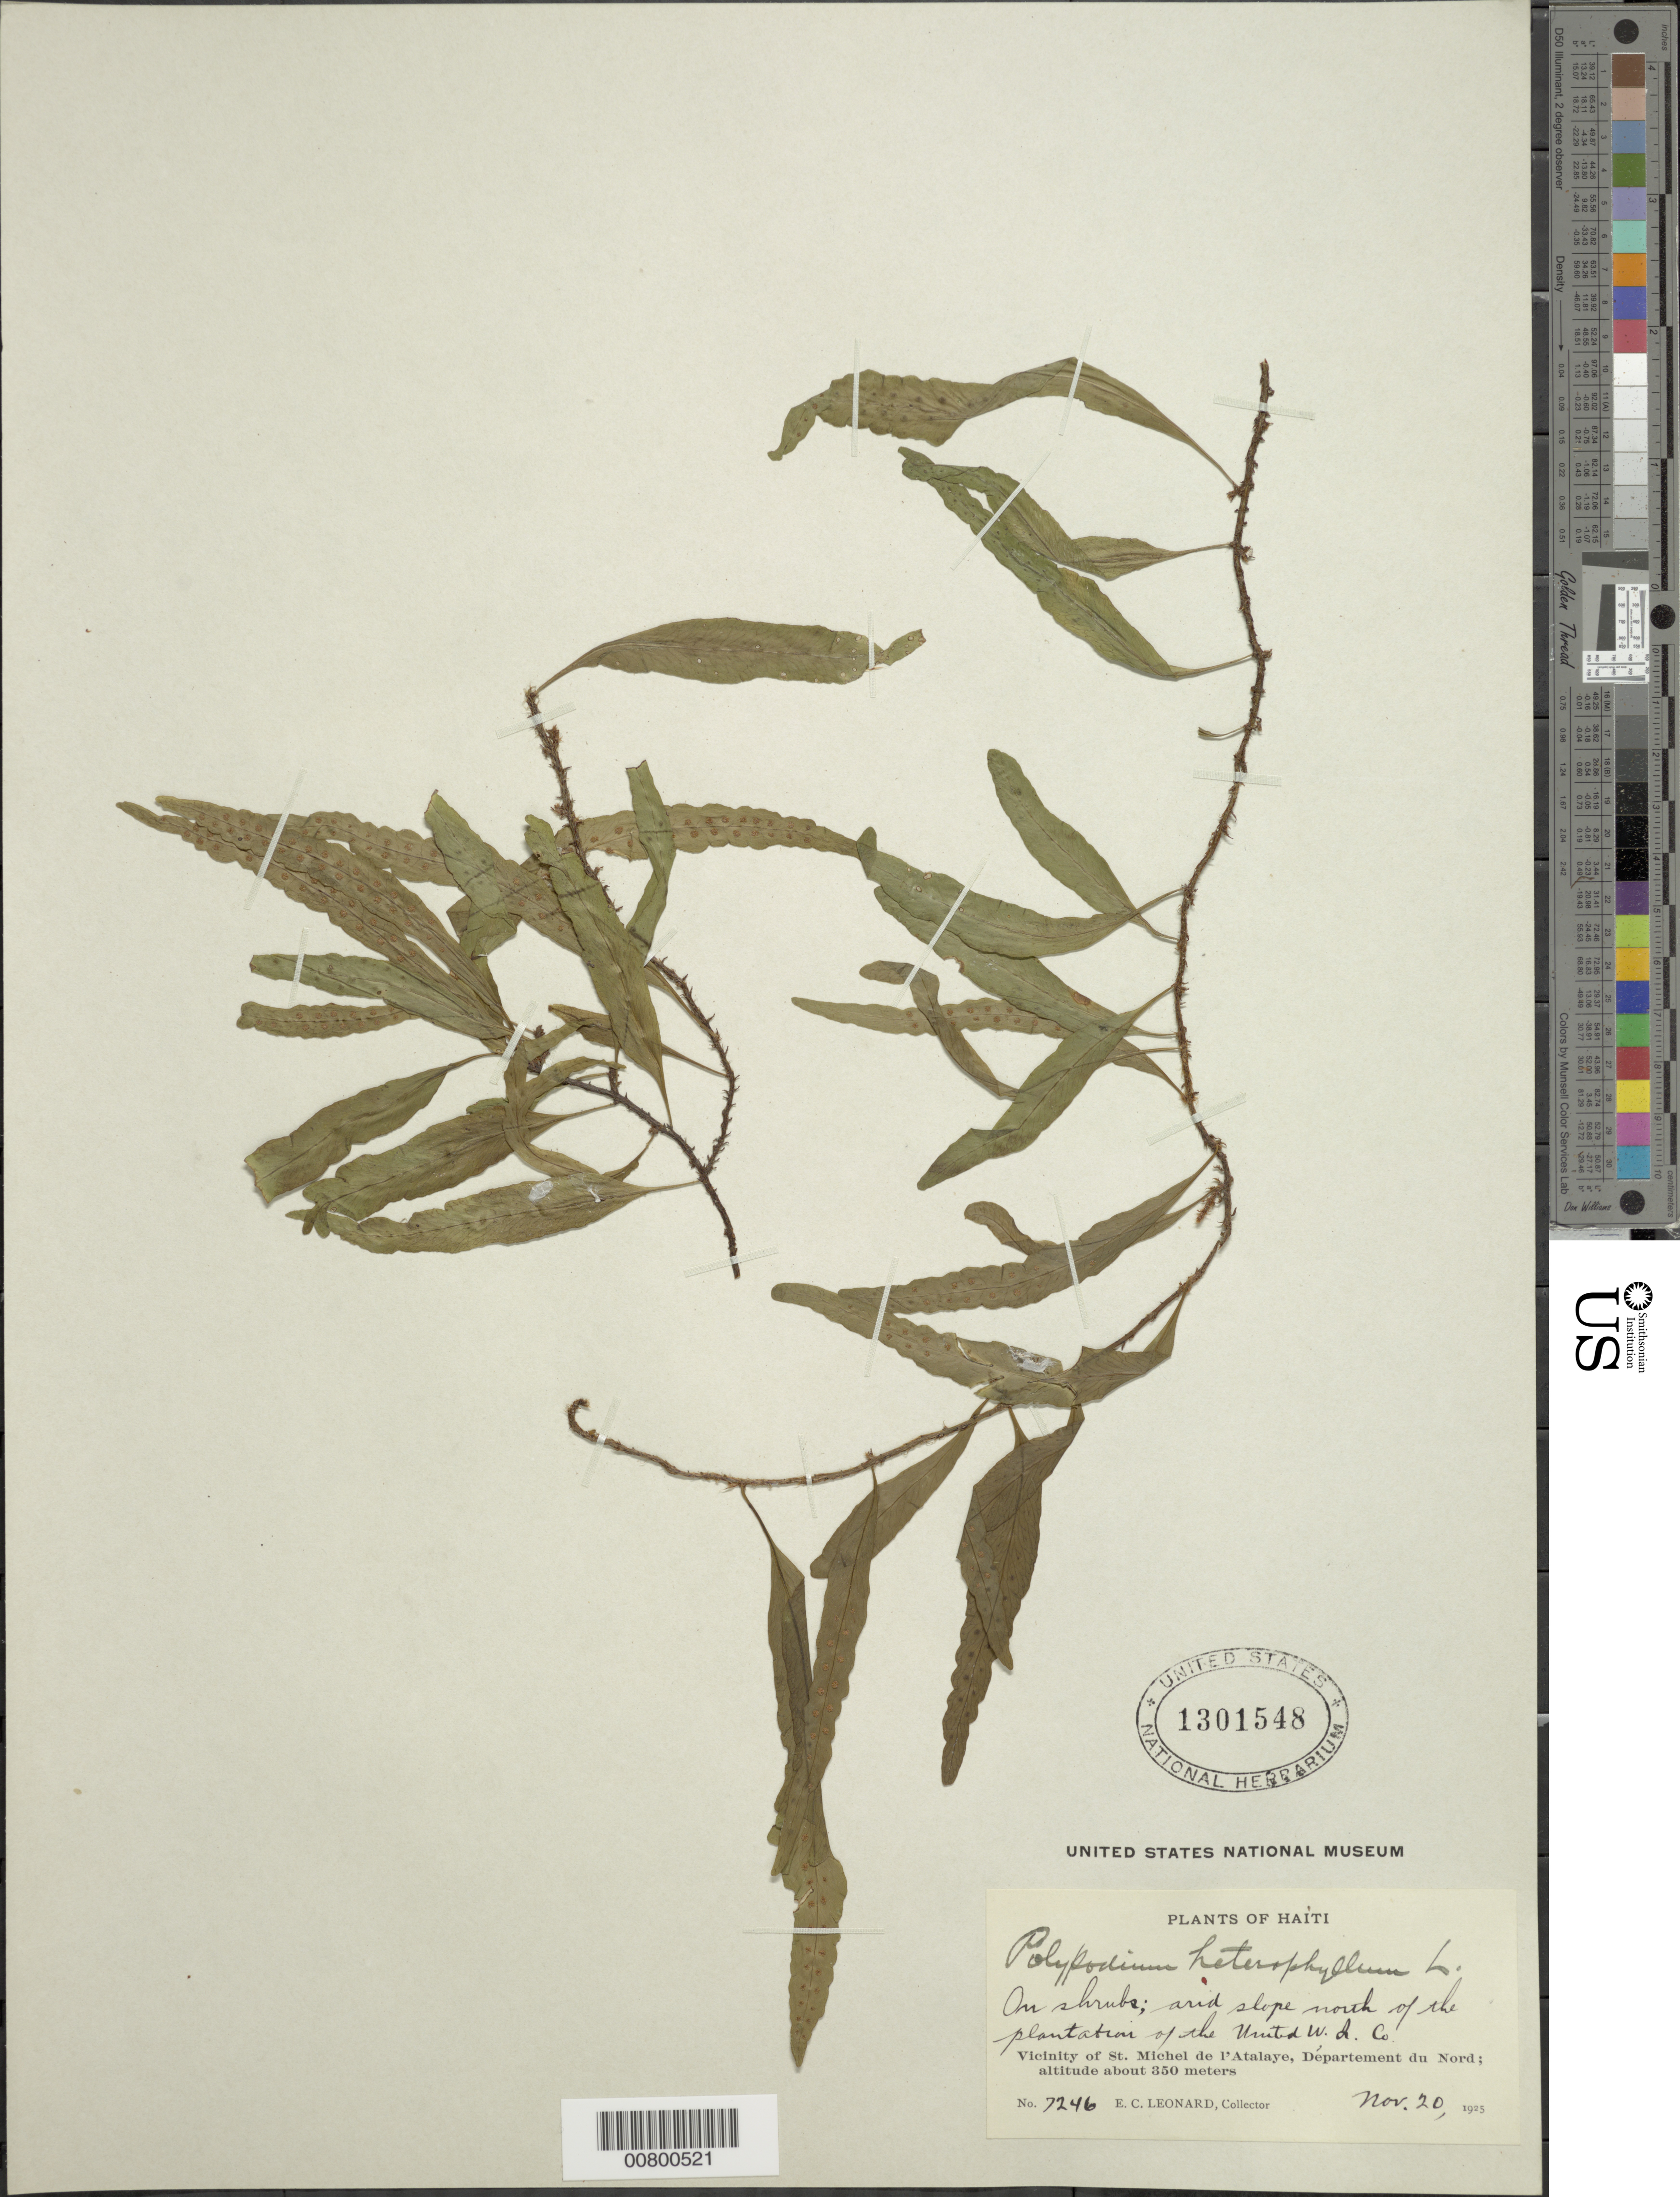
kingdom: Plantae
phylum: Tracheophyta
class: Polypodiopsida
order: Polypodiales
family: Polypodiaceae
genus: Microgramma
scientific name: Microgramma heterophylla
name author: (L.) Wherry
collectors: E. C. Leonard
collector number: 7246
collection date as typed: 20 Nov 1925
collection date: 1925-11-20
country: Haiti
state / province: Nord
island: Hispaniola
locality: St. Michel de l'Atalaye, N of United W.I. Co. plantation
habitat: Arid slope N of plantation; on shrubs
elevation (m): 350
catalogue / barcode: US 1301548